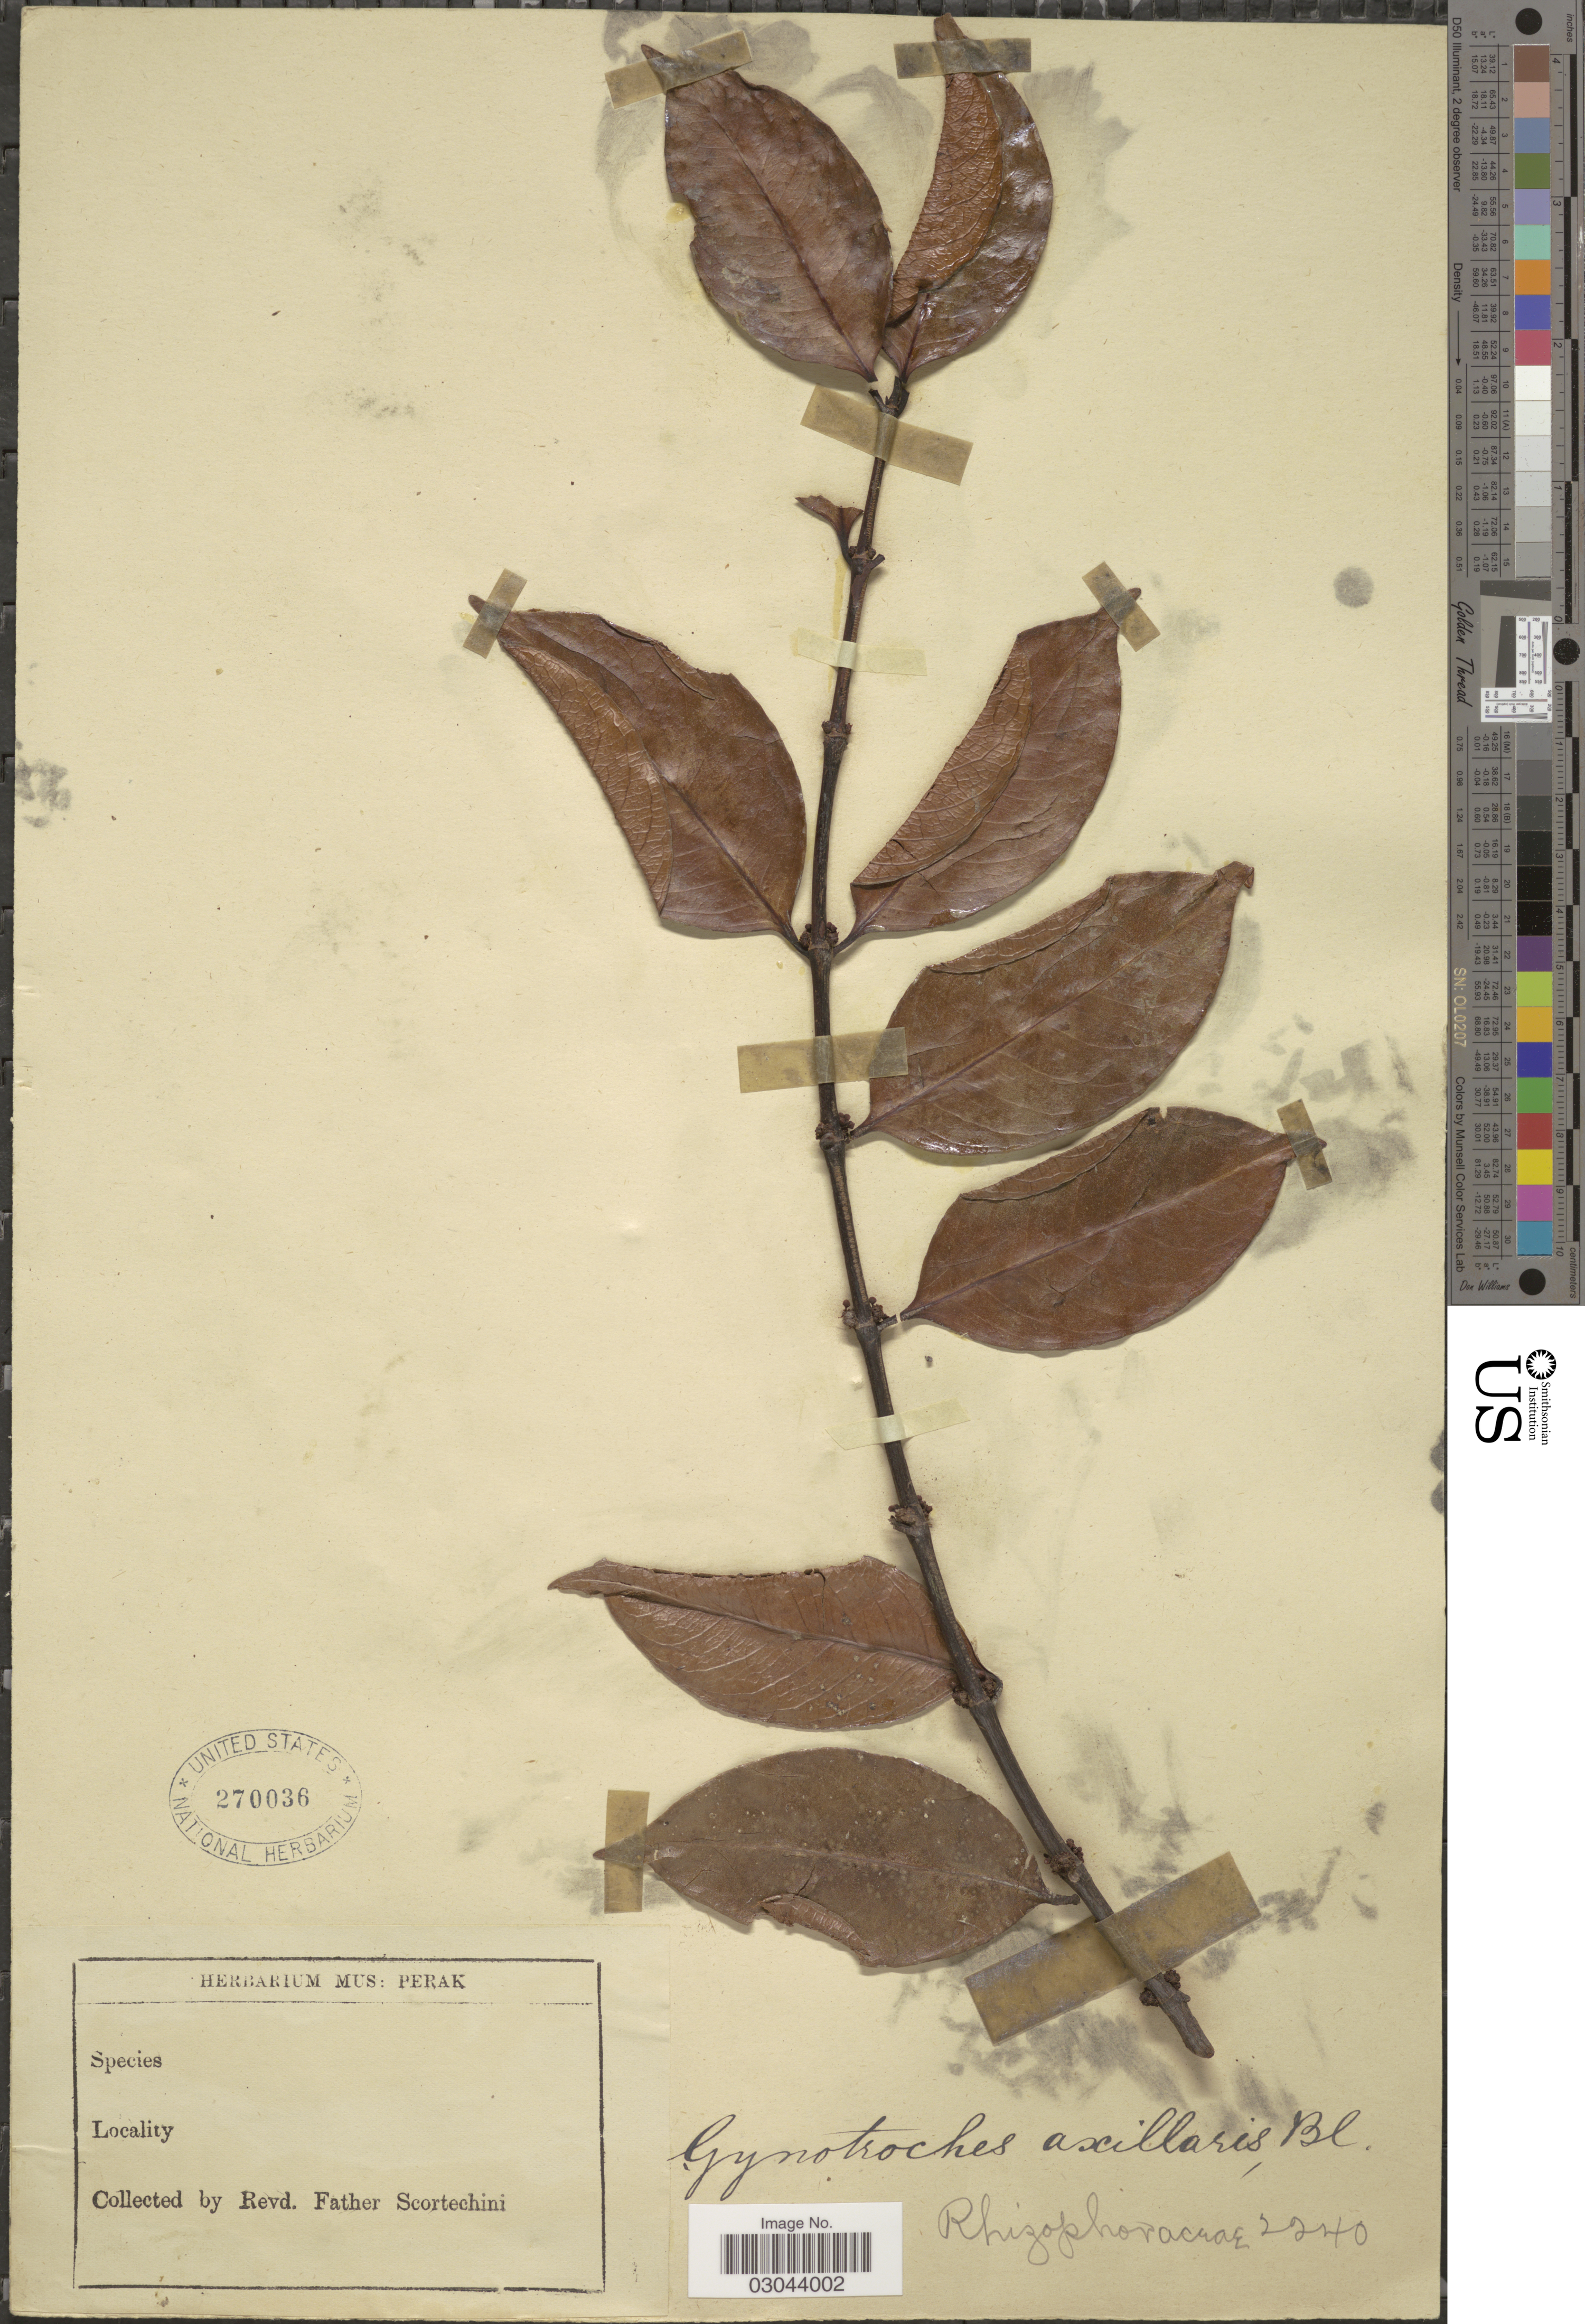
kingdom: Plantae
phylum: Tracheophyta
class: Magnoliopsida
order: Malpighiales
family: Rhizophoraceae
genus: Gynotroches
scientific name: Gynotroches axillaris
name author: Blume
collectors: Fr. Scortechini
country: Malaysia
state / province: Perak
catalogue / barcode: US 270036